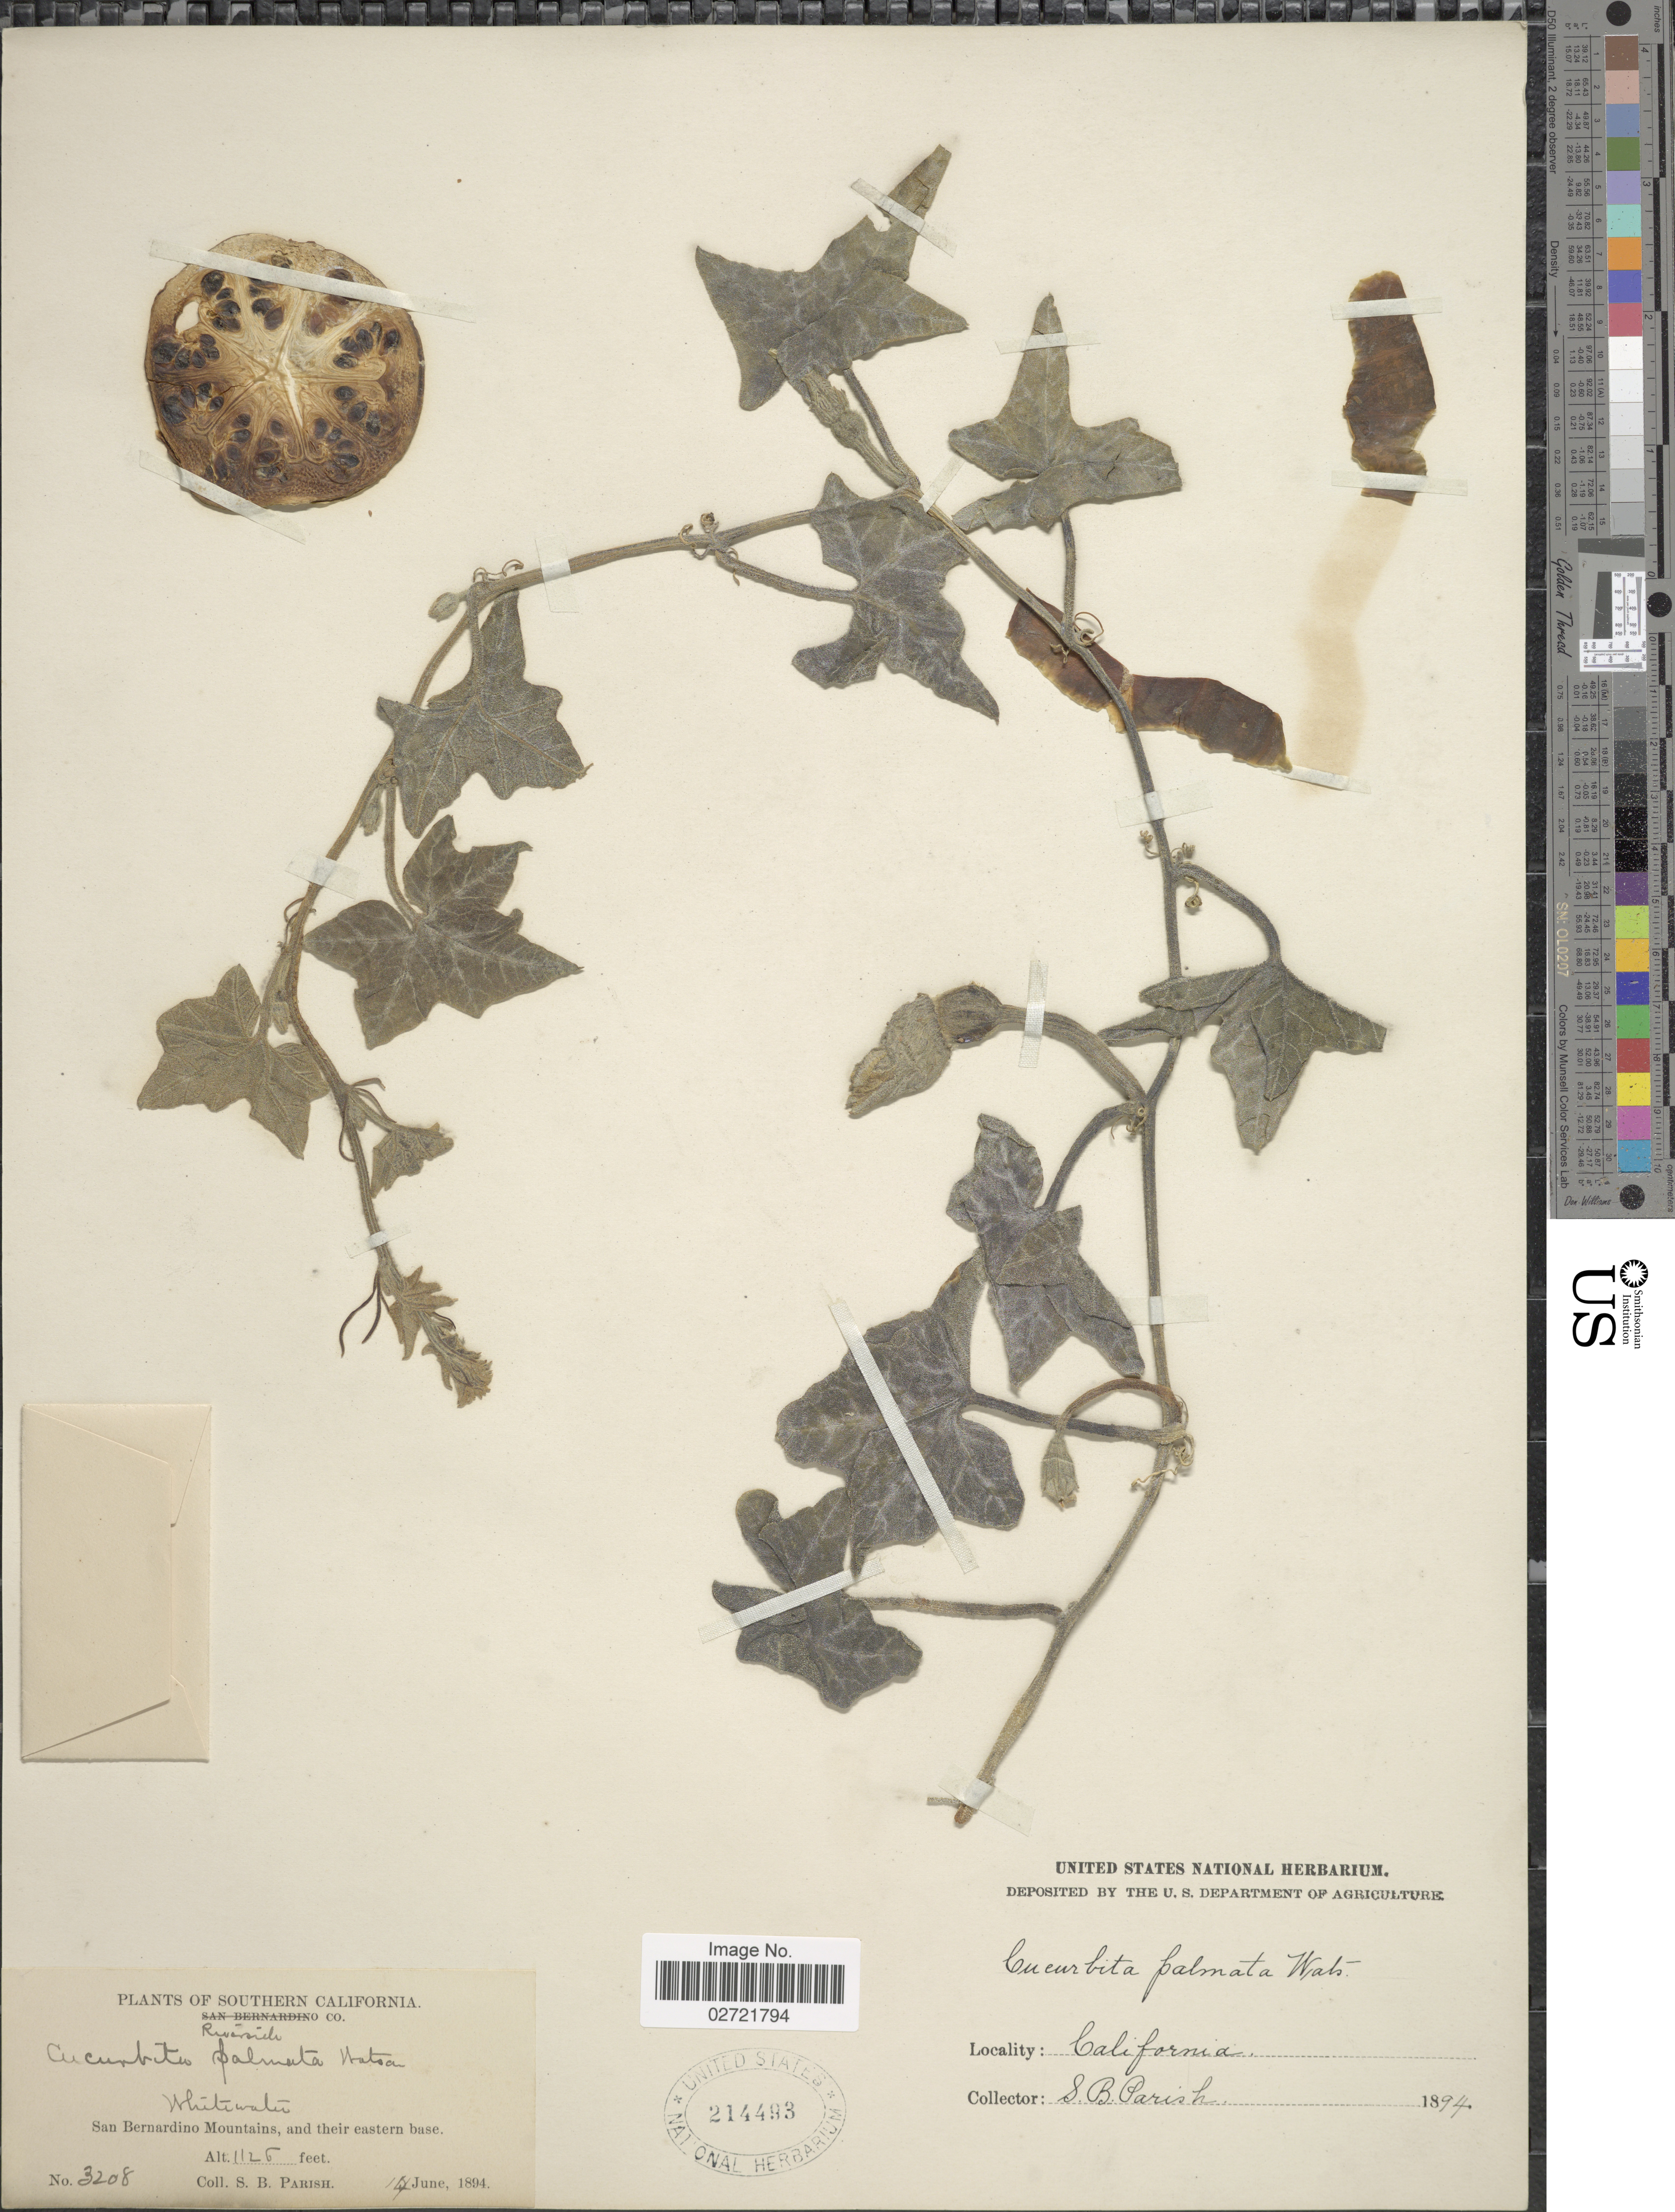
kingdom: Plantae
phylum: Tracheophyta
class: Magnoliopsida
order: Cucurbitales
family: Cucurbitaceae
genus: Cucurbita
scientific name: Cucurbita palmata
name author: S. Watson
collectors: S. B. Parish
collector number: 3208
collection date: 1894-06-14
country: United States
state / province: California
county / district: San Bernardino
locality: Southern California, Riverside, White water, San Bernardino Mountains, and their eastern base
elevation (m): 343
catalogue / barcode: US 214493